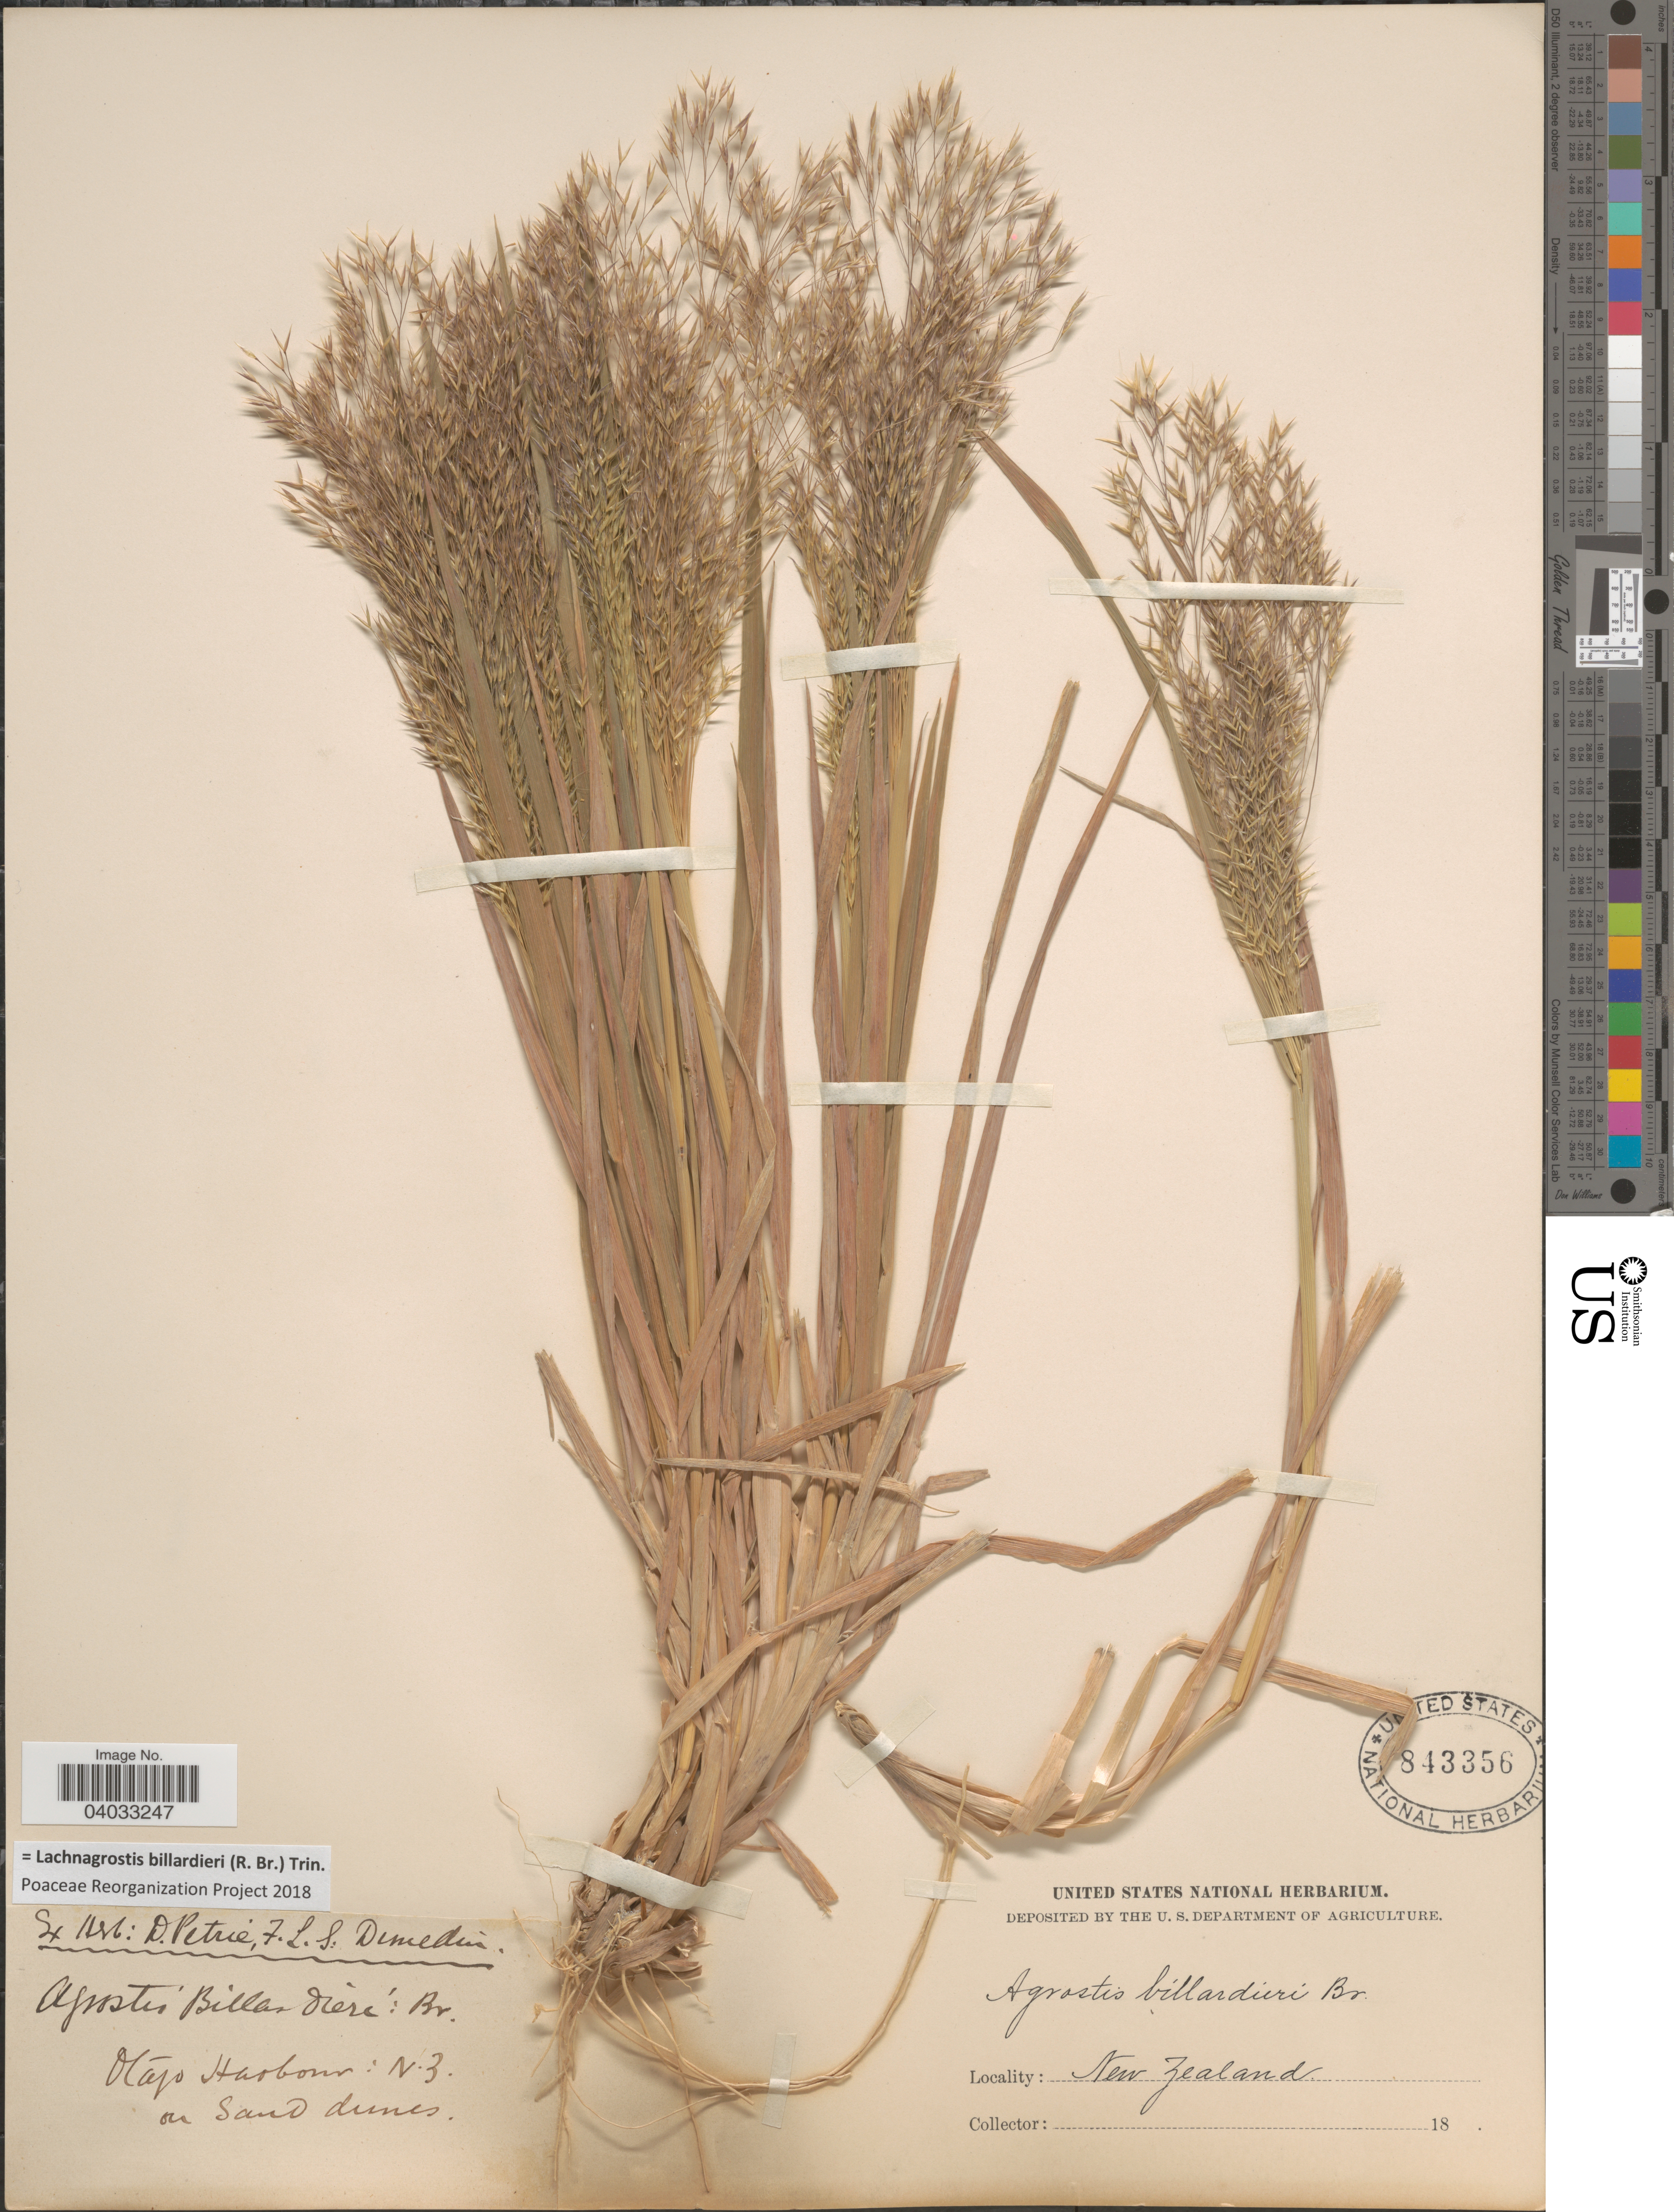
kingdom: Plantae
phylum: Tracheophyta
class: Liliopsida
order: Poales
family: Poaceae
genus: Lachnagrostis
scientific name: Lachnagrostis billardieri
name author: (R. Br.) Trin.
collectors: Ex Herb. D. Petrie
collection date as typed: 18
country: New Zealand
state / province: Otago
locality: Otago Harbour: N.Z. on sand dunes.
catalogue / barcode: US 843356